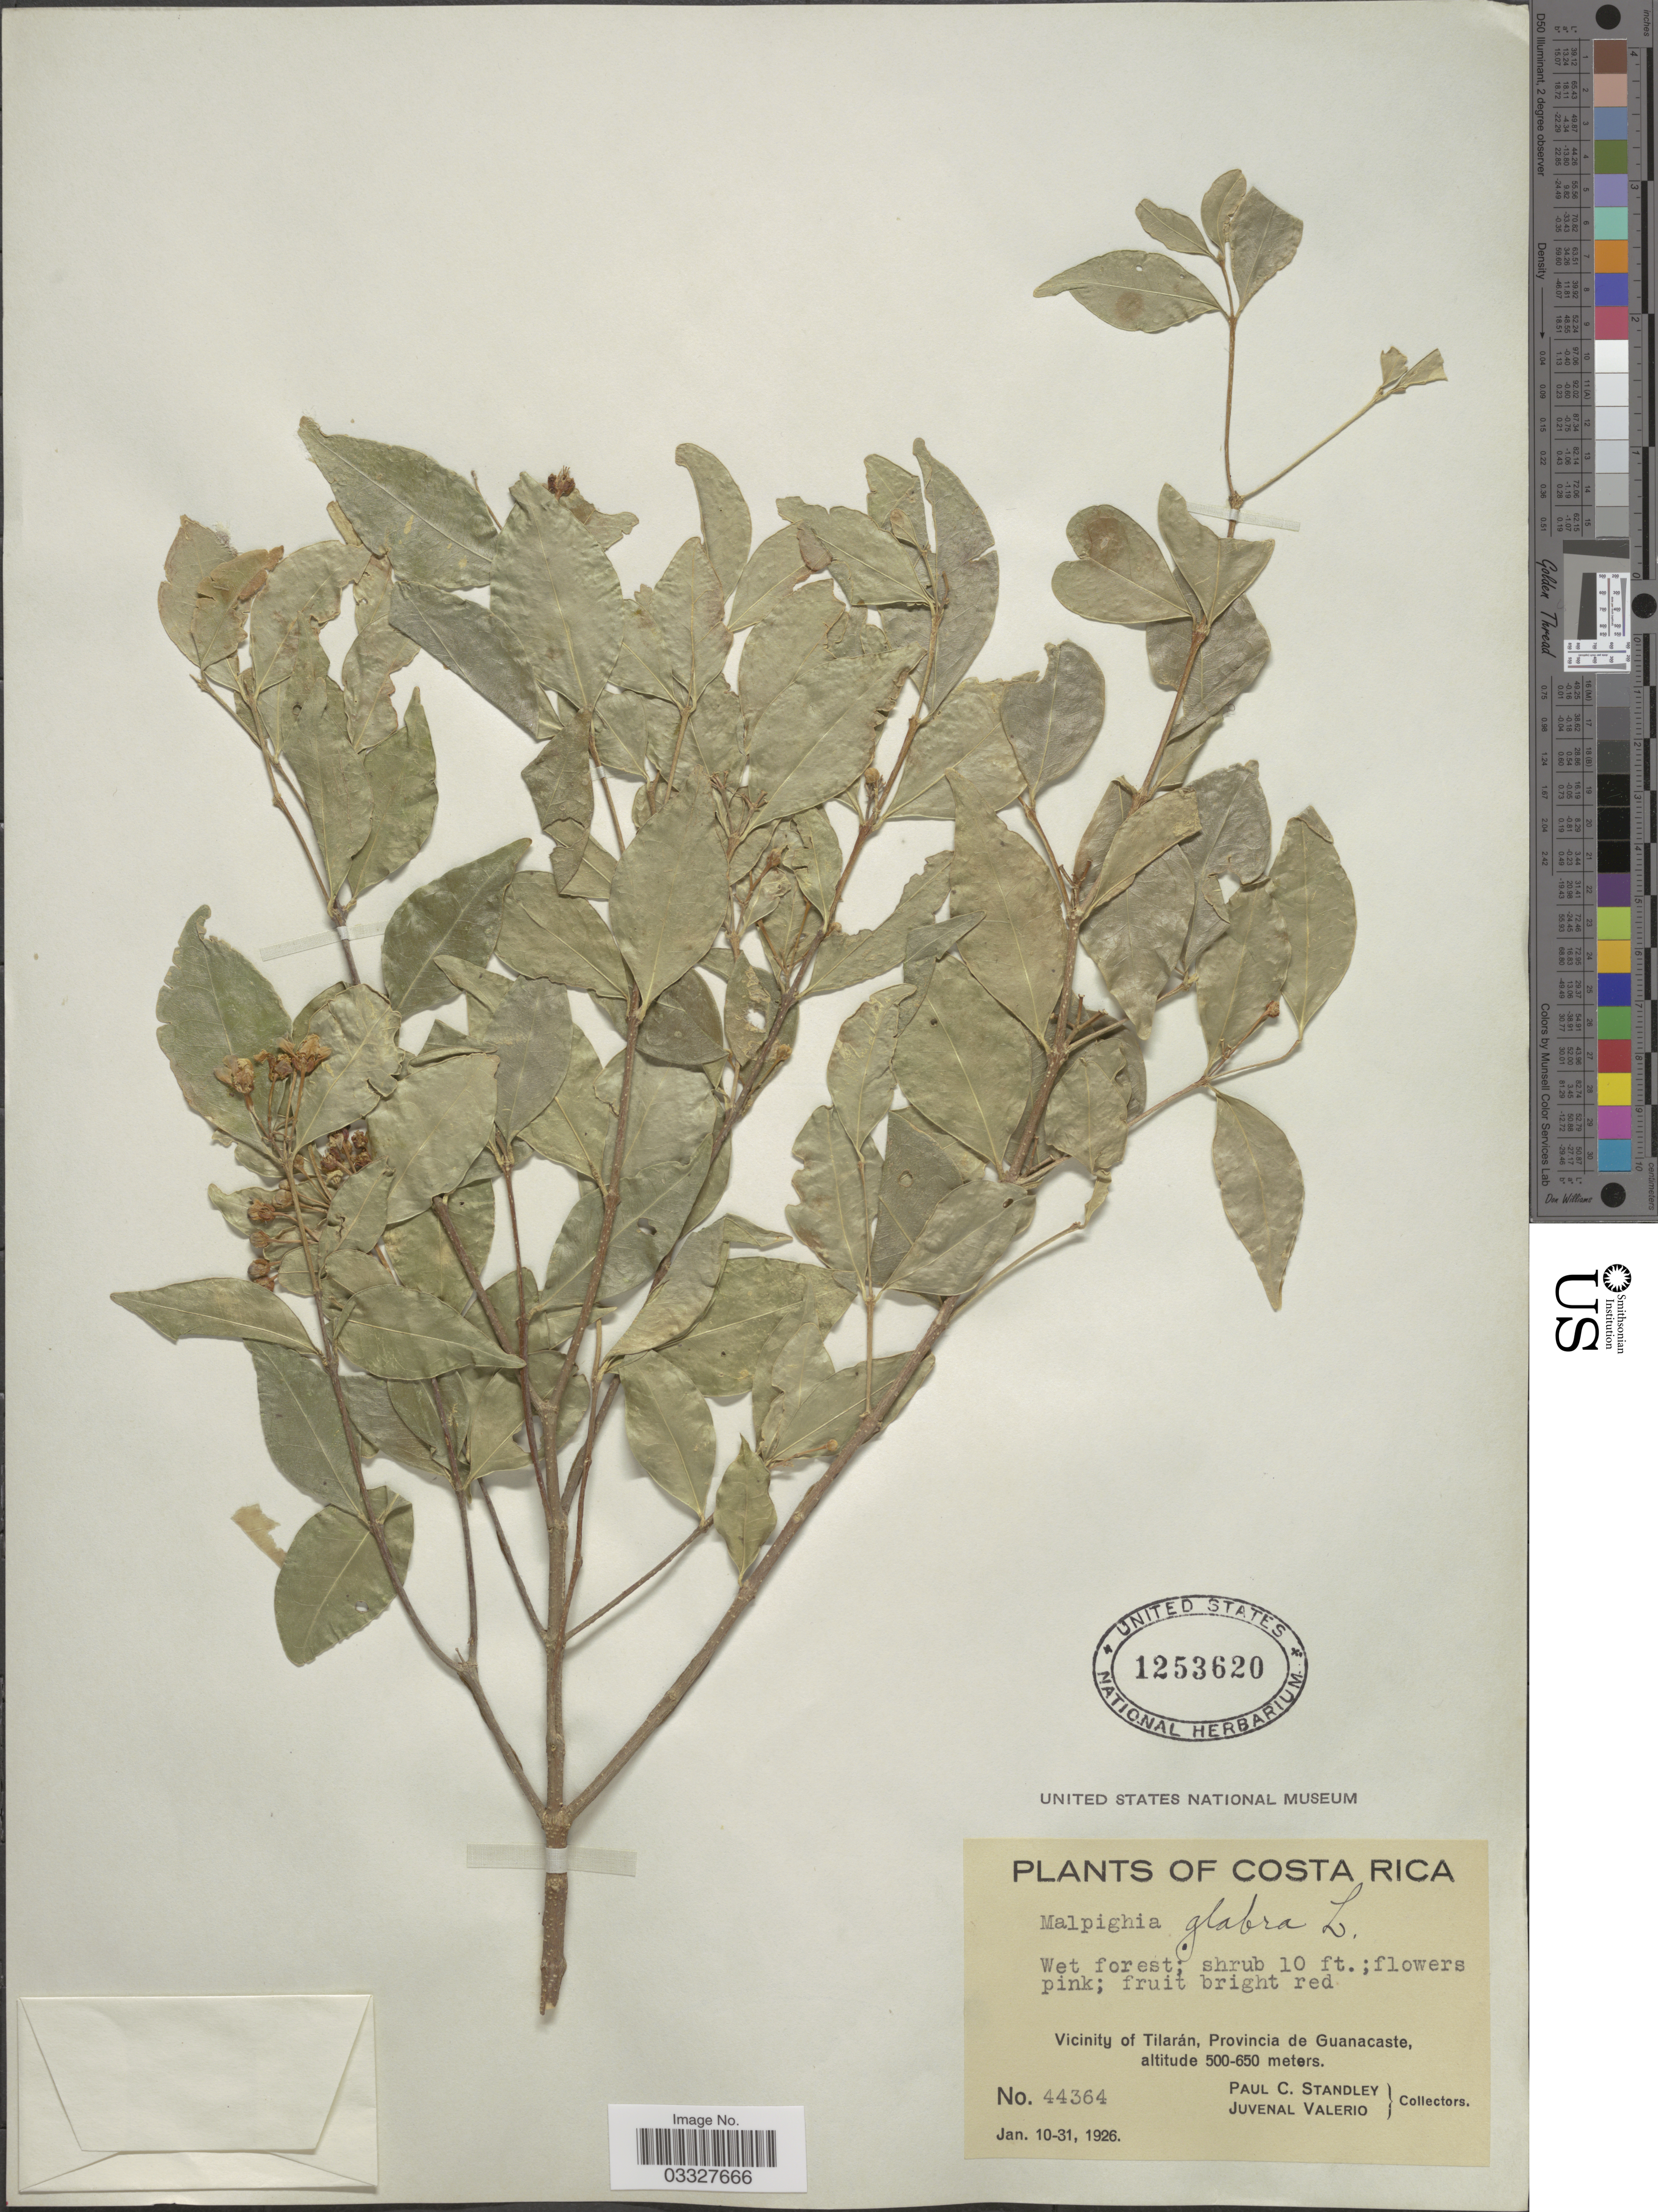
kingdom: Plantae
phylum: Tracheophyta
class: Magnoliopsida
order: Malpighiales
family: Malpighiaceae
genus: Malpighia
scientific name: Malpighia glabra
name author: L.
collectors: P. C. Standley & J. Valerio R.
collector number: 44364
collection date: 1926-01-10/1926-01-31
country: Costa Rica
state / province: Guanacaste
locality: Vicinity of Tilarán.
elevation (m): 500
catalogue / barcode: US 1253620